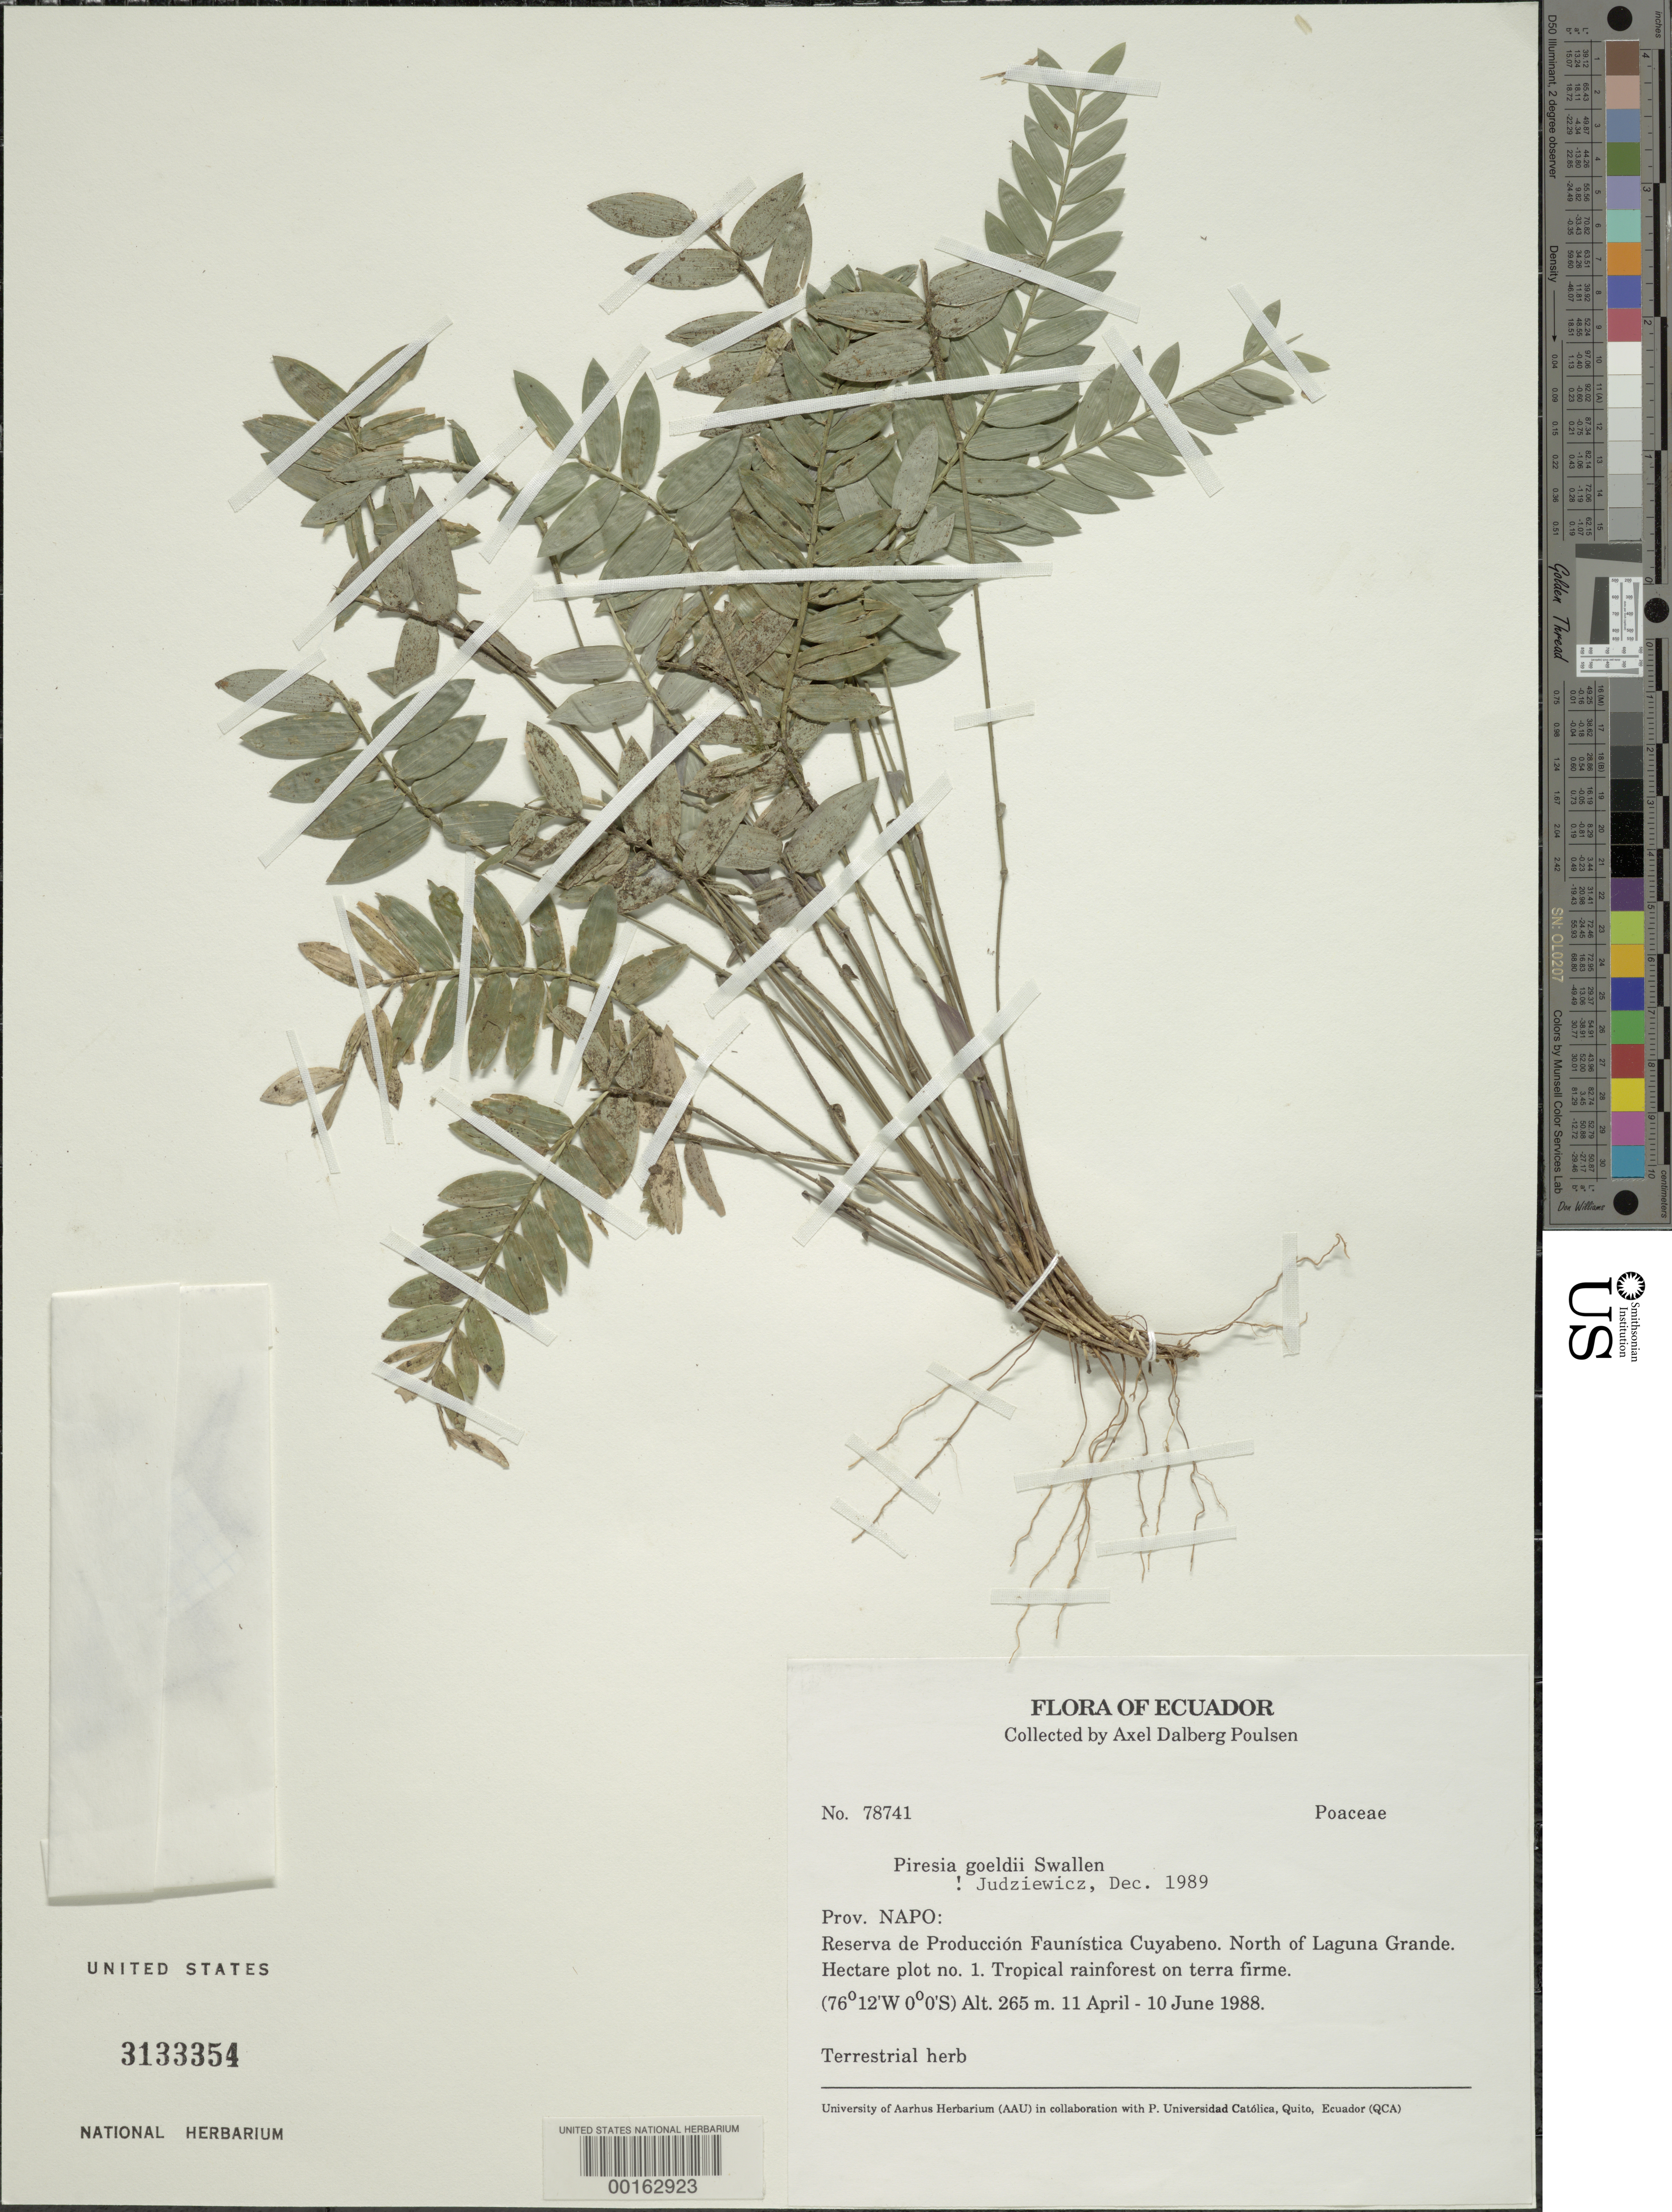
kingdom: Plantae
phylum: Tracheophyta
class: Liliopsida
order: Poales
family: Poaceae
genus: Piresia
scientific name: Piresia goeldii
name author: Swallen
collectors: A. Poulsen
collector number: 78741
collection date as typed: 11 Apr 1988 to 10 Jun 1988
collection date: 1988-04-11/1988-06-10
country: Ecuador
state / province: Napo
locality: N of Laguna Grande, Reserva de produccion faunistica cuyabeno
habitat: Tropical rainforest on terra firme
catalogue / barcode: US 3133354